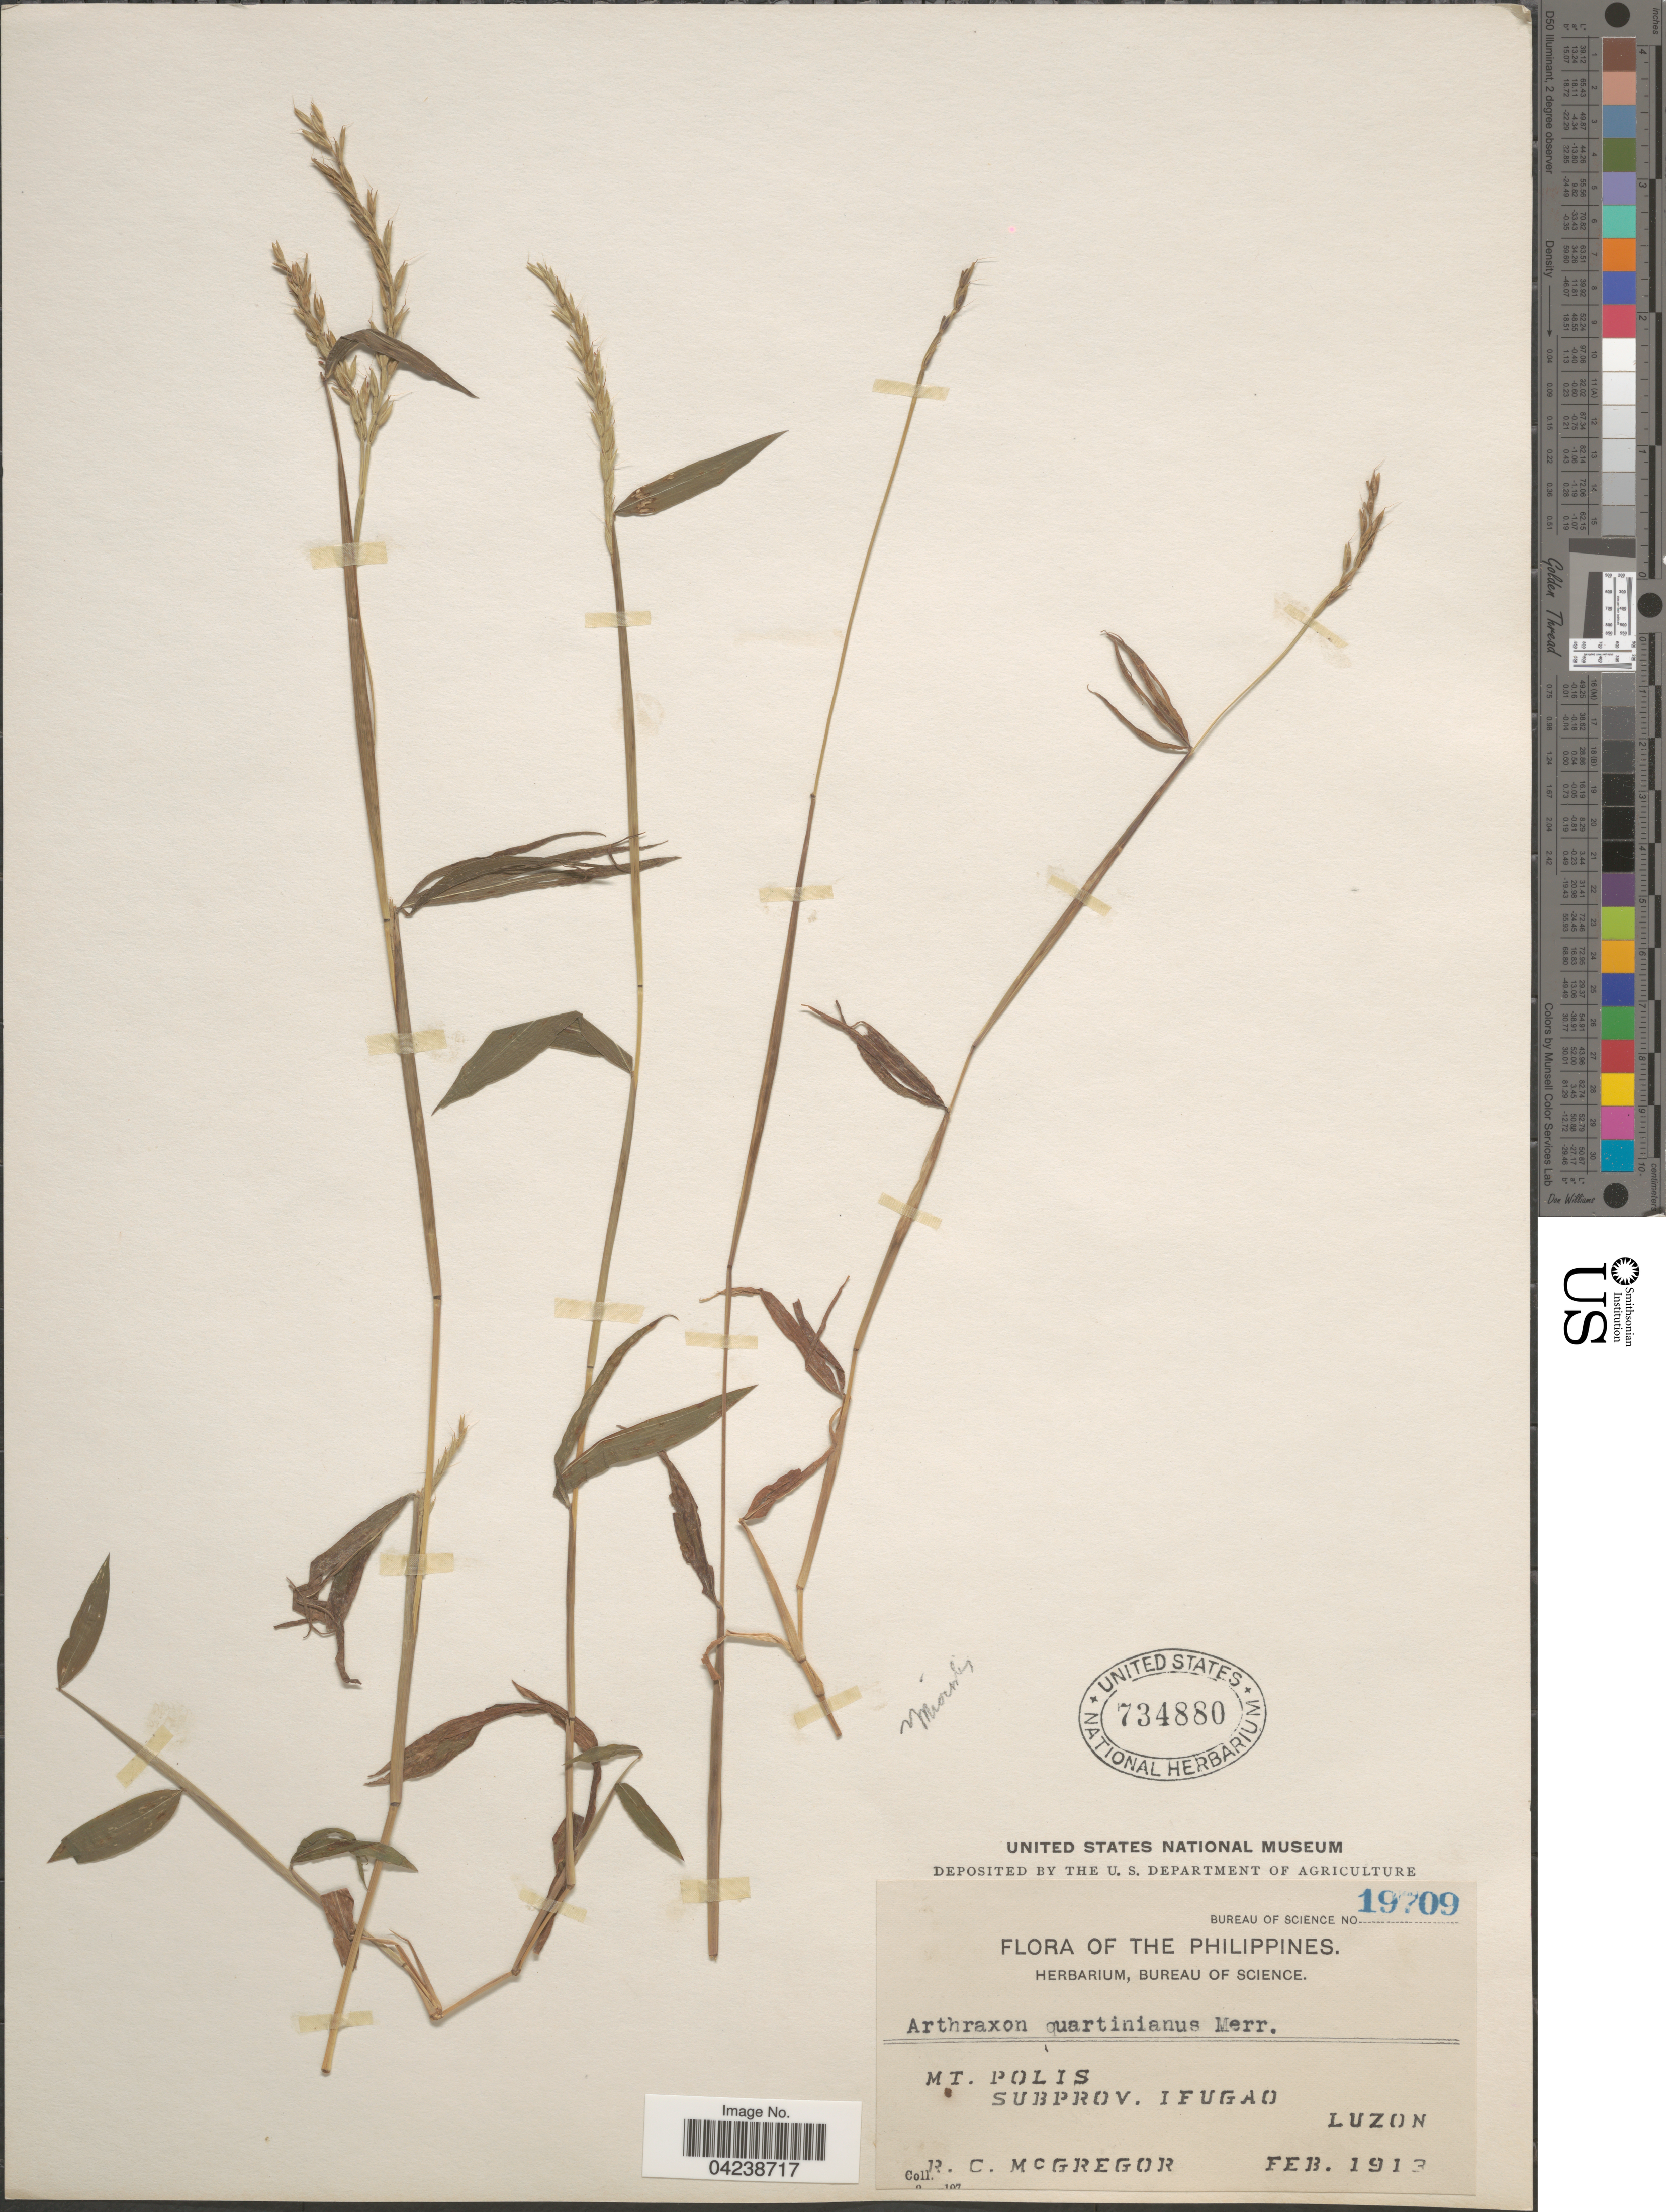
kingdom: Plantae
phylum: Tracheophyta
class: Liliopsida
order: Poales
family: Poaceae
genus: Arthraxon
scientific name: Arthraxon hispidus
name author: (Thunb.) Makino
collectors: R. C. McGregor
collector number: Bureau Of Science 19709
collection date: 1913-02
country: Philippines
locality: Mt. Polis. Subprov. Ifugao. Luzon.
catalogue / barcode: US 734880